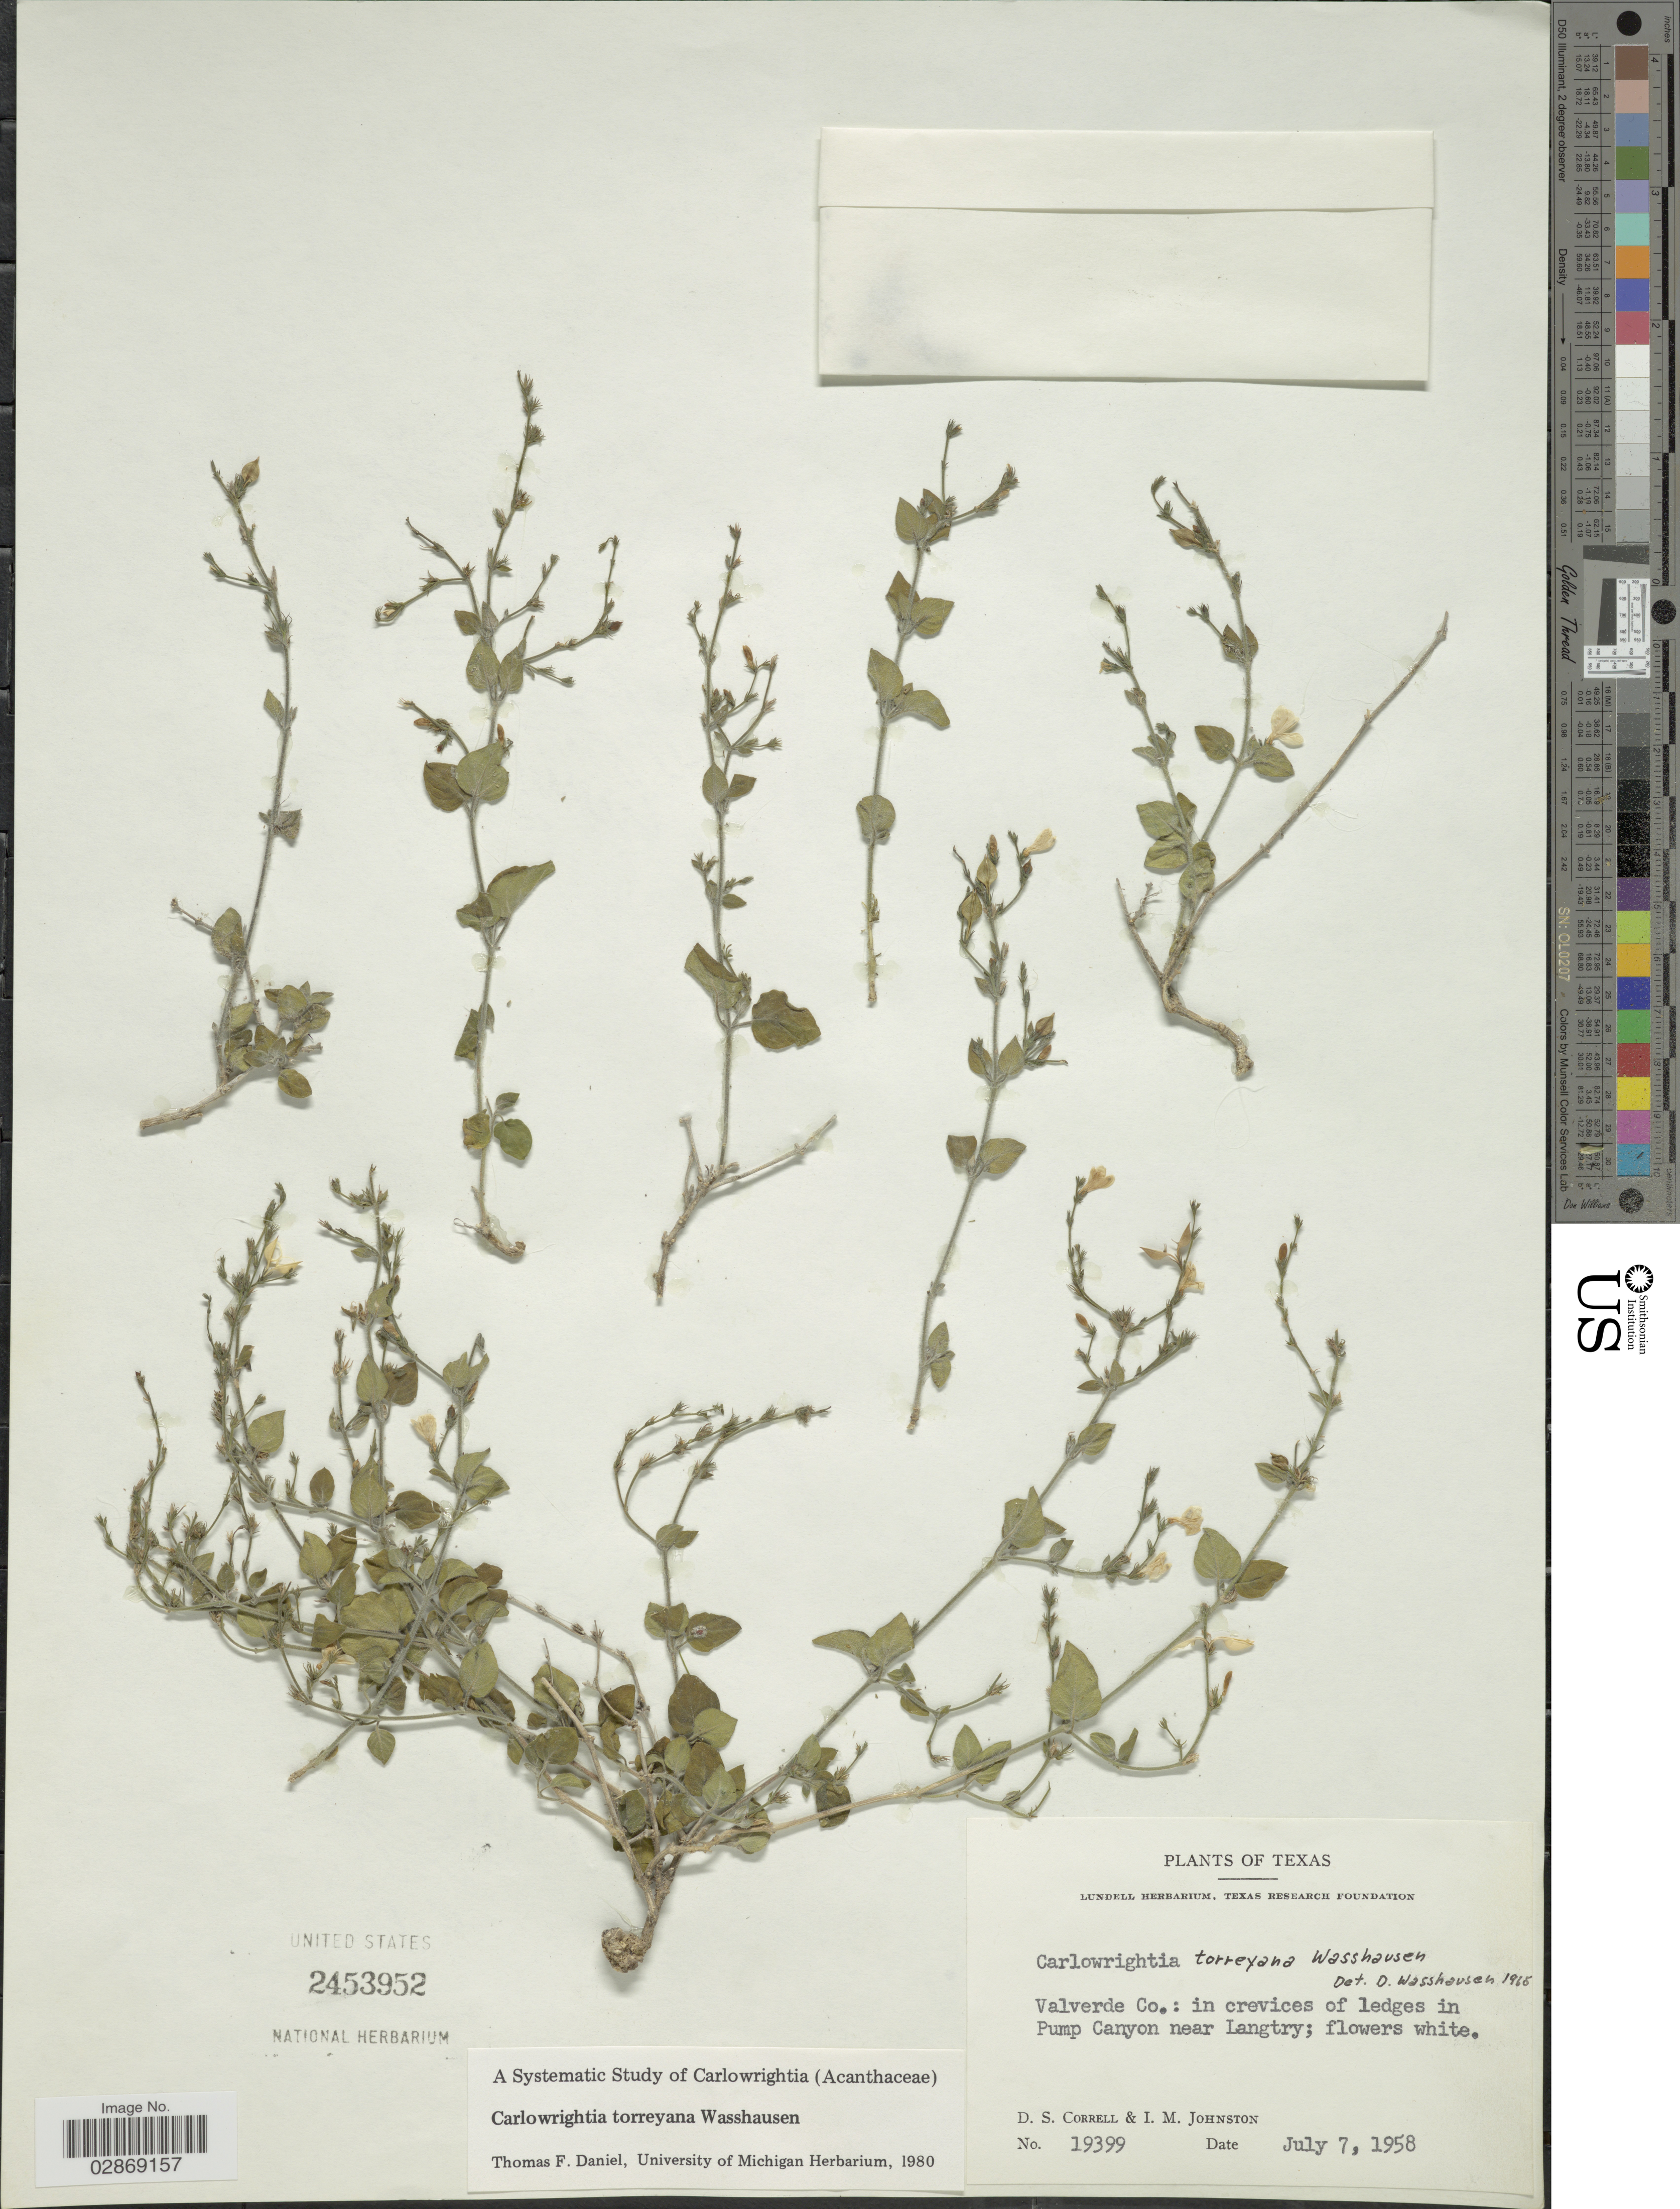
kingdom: Plantae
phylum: Tracheophyta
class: Magnoliopsida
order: Lamiales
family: Acanthaceae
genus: Carlowrightia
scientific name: Carlowrightia torreyana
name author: Wassh.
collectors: D. S. Correll & I.M. Johnston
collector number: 19399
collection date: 1958-07-07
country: United States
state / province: Texas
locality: Valverde Co.: in crevices of ledges in Pump Canyon near Langtry.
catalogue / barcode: US 2453952